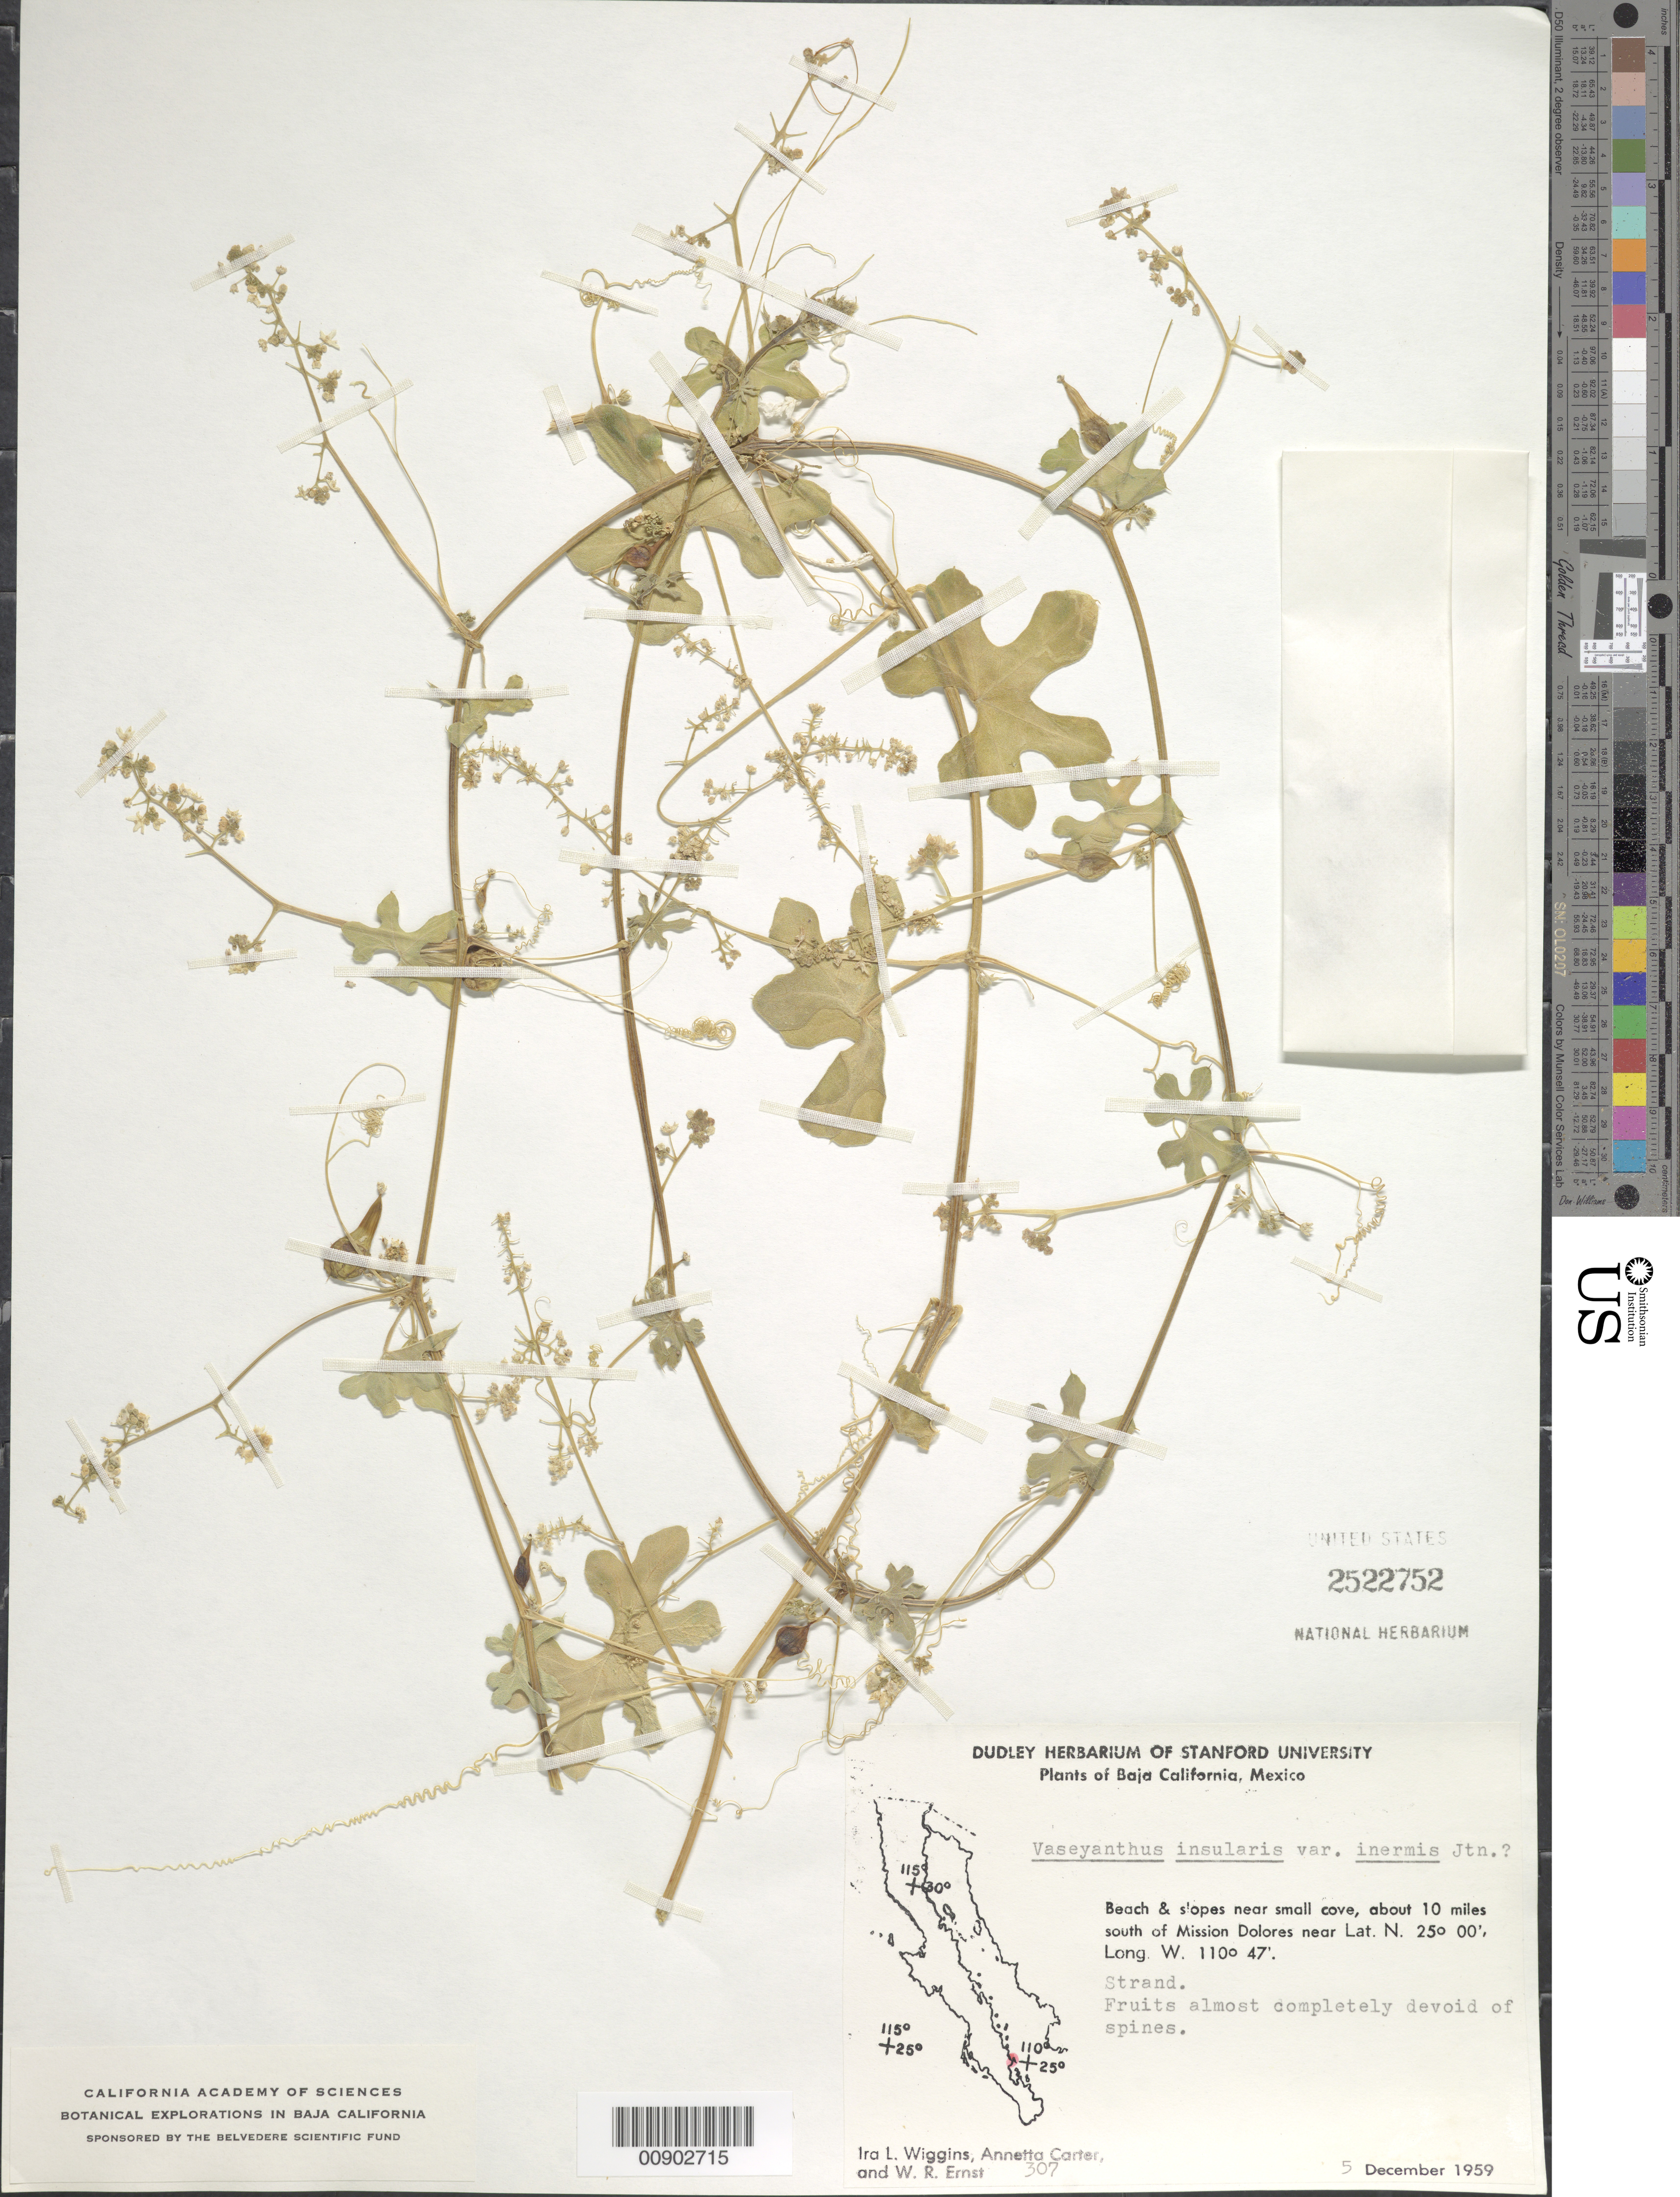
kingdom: Plantae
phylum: Tracheophyta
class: Magnoliopsida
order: Cucurbitales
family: Cucurbitaceae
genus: Echinopepon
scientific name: Echinopepon insularis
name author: S. Watson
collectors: I. L. Wiggins, A. Carter & W. R. Ernst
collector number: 307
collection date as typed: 05 Dec 1959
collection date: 1959-12-05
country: Mexico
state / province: Baja California Sur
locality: Near small cove, about 10 miles south of Mission Dolores.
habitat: Beach and slopes. Strand.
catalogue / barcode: US 2522752